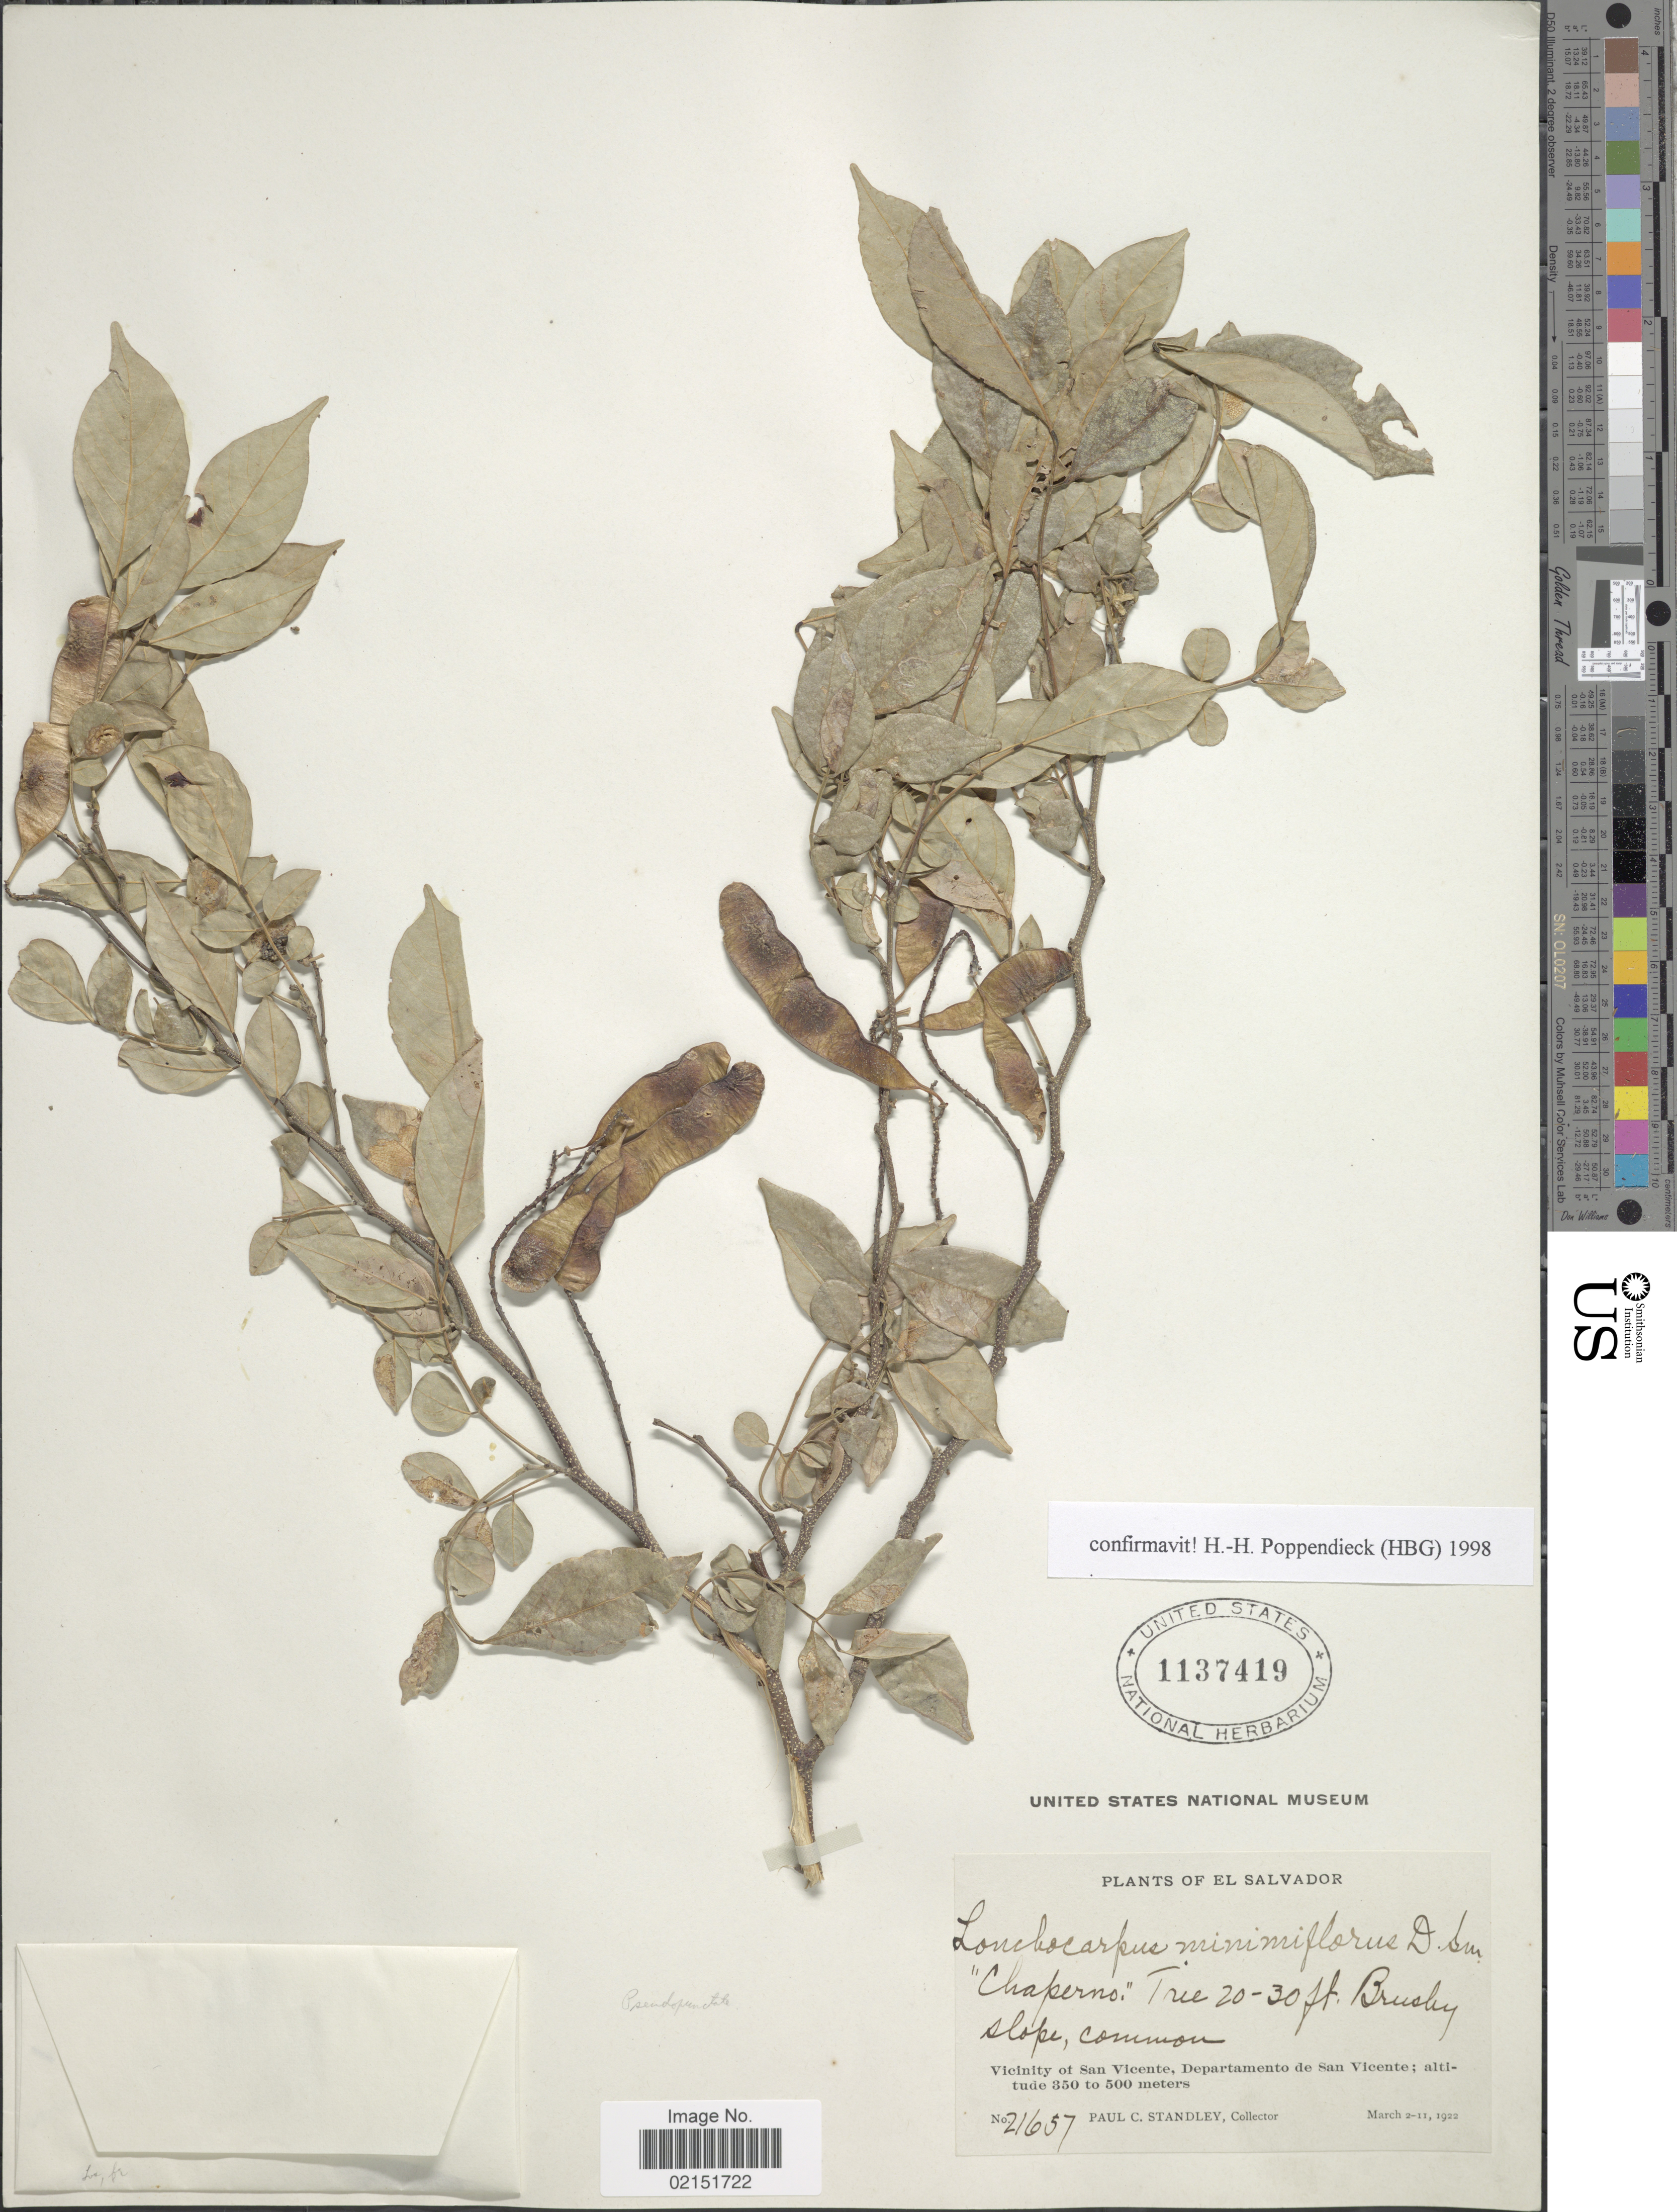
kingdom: Plantae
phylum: Tracheophyta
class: Magnoliopsida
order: Fabales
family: Fabaceae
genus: Lonchocarpus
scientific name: Lonchocarpus minimiflorus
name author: Donn. Sm.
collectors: P. C. Standley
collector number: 21657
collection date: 1922-03-02/1922-03-11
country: El Salvador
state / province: San Vincente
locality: Vicinity of San Vicente, departamento de San Vicente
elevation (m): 350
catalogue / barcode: US 1137419